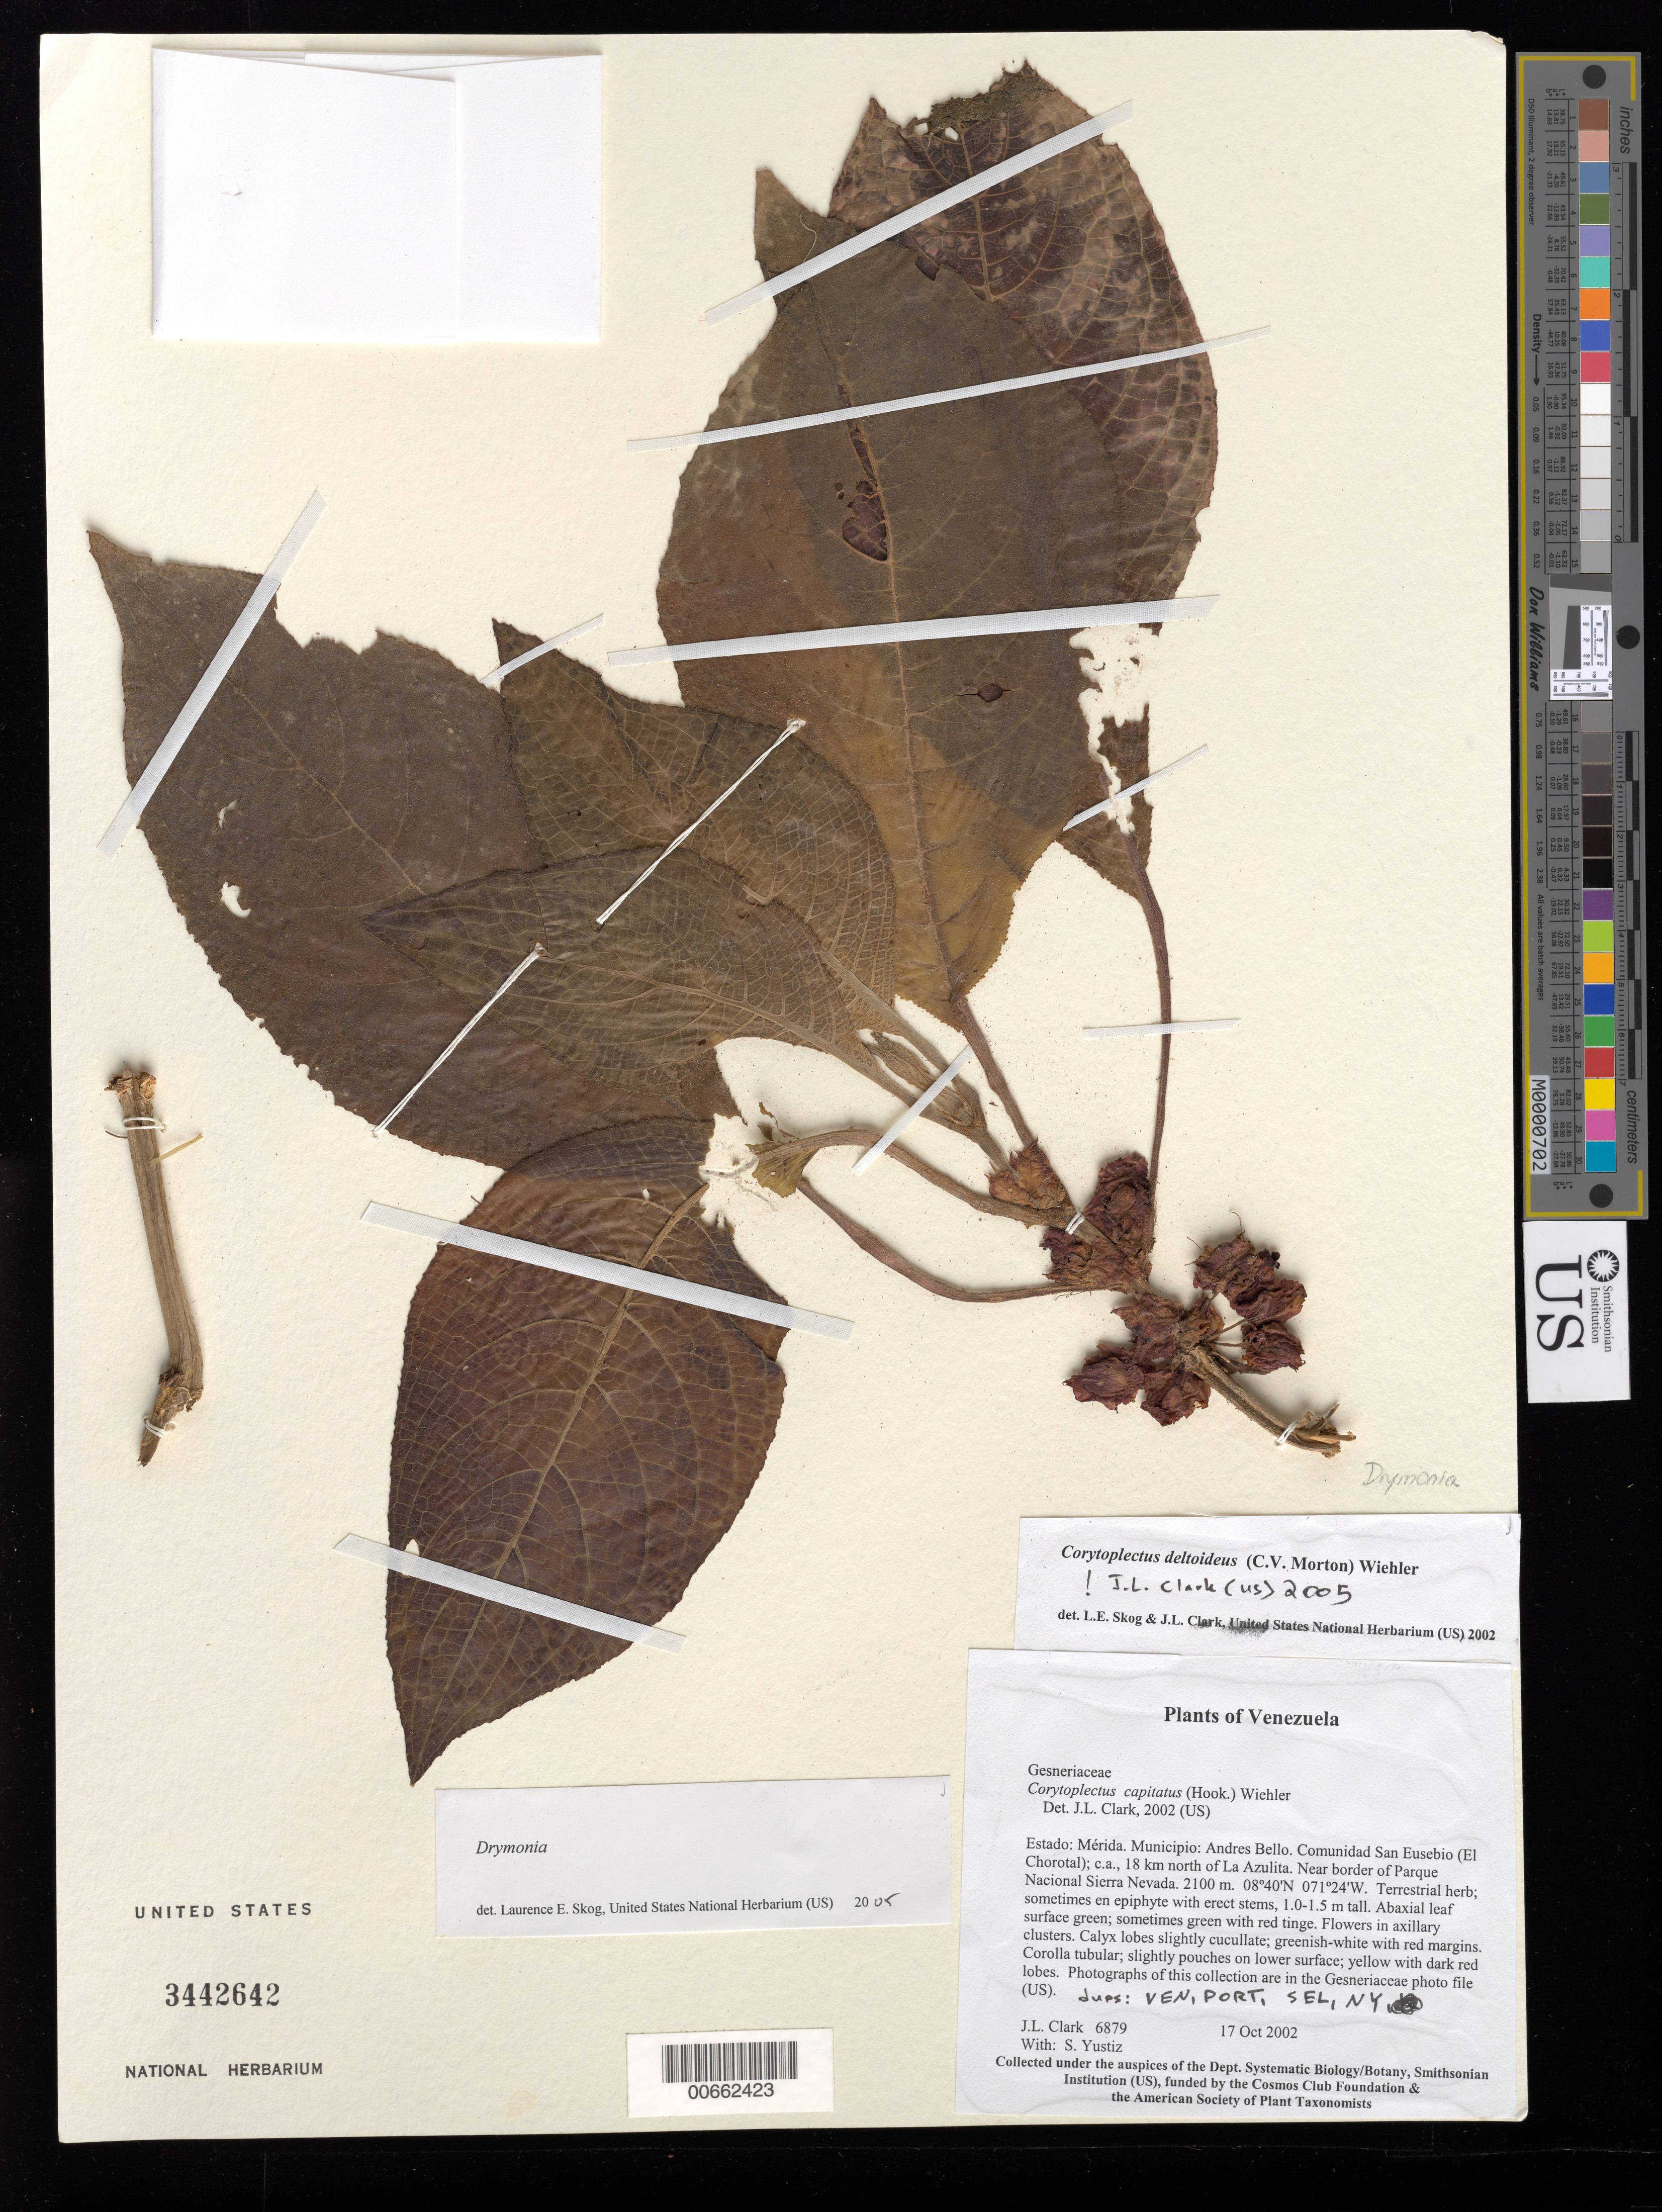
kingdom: Plantae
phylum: Tracheophyta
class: Magnoliopsida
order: Lamiales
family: Gesneriaceae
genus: Drymonia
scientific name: Drymonia sp.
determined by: Skog, Laurence E.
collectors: J. L. Clark & S. Yustiz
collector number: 6879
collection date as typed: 17 Oct 2002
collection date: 2002-10-17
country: Venezuela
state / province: Mérida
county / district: Andres Bello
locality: Andres Bello: Comunidad San Eusebio (El Chorotal); c.a., 18 km north of La Azulita. Near border of Parque Nacional Sierra Nevada.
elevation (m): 2100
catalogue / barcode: US 3442642